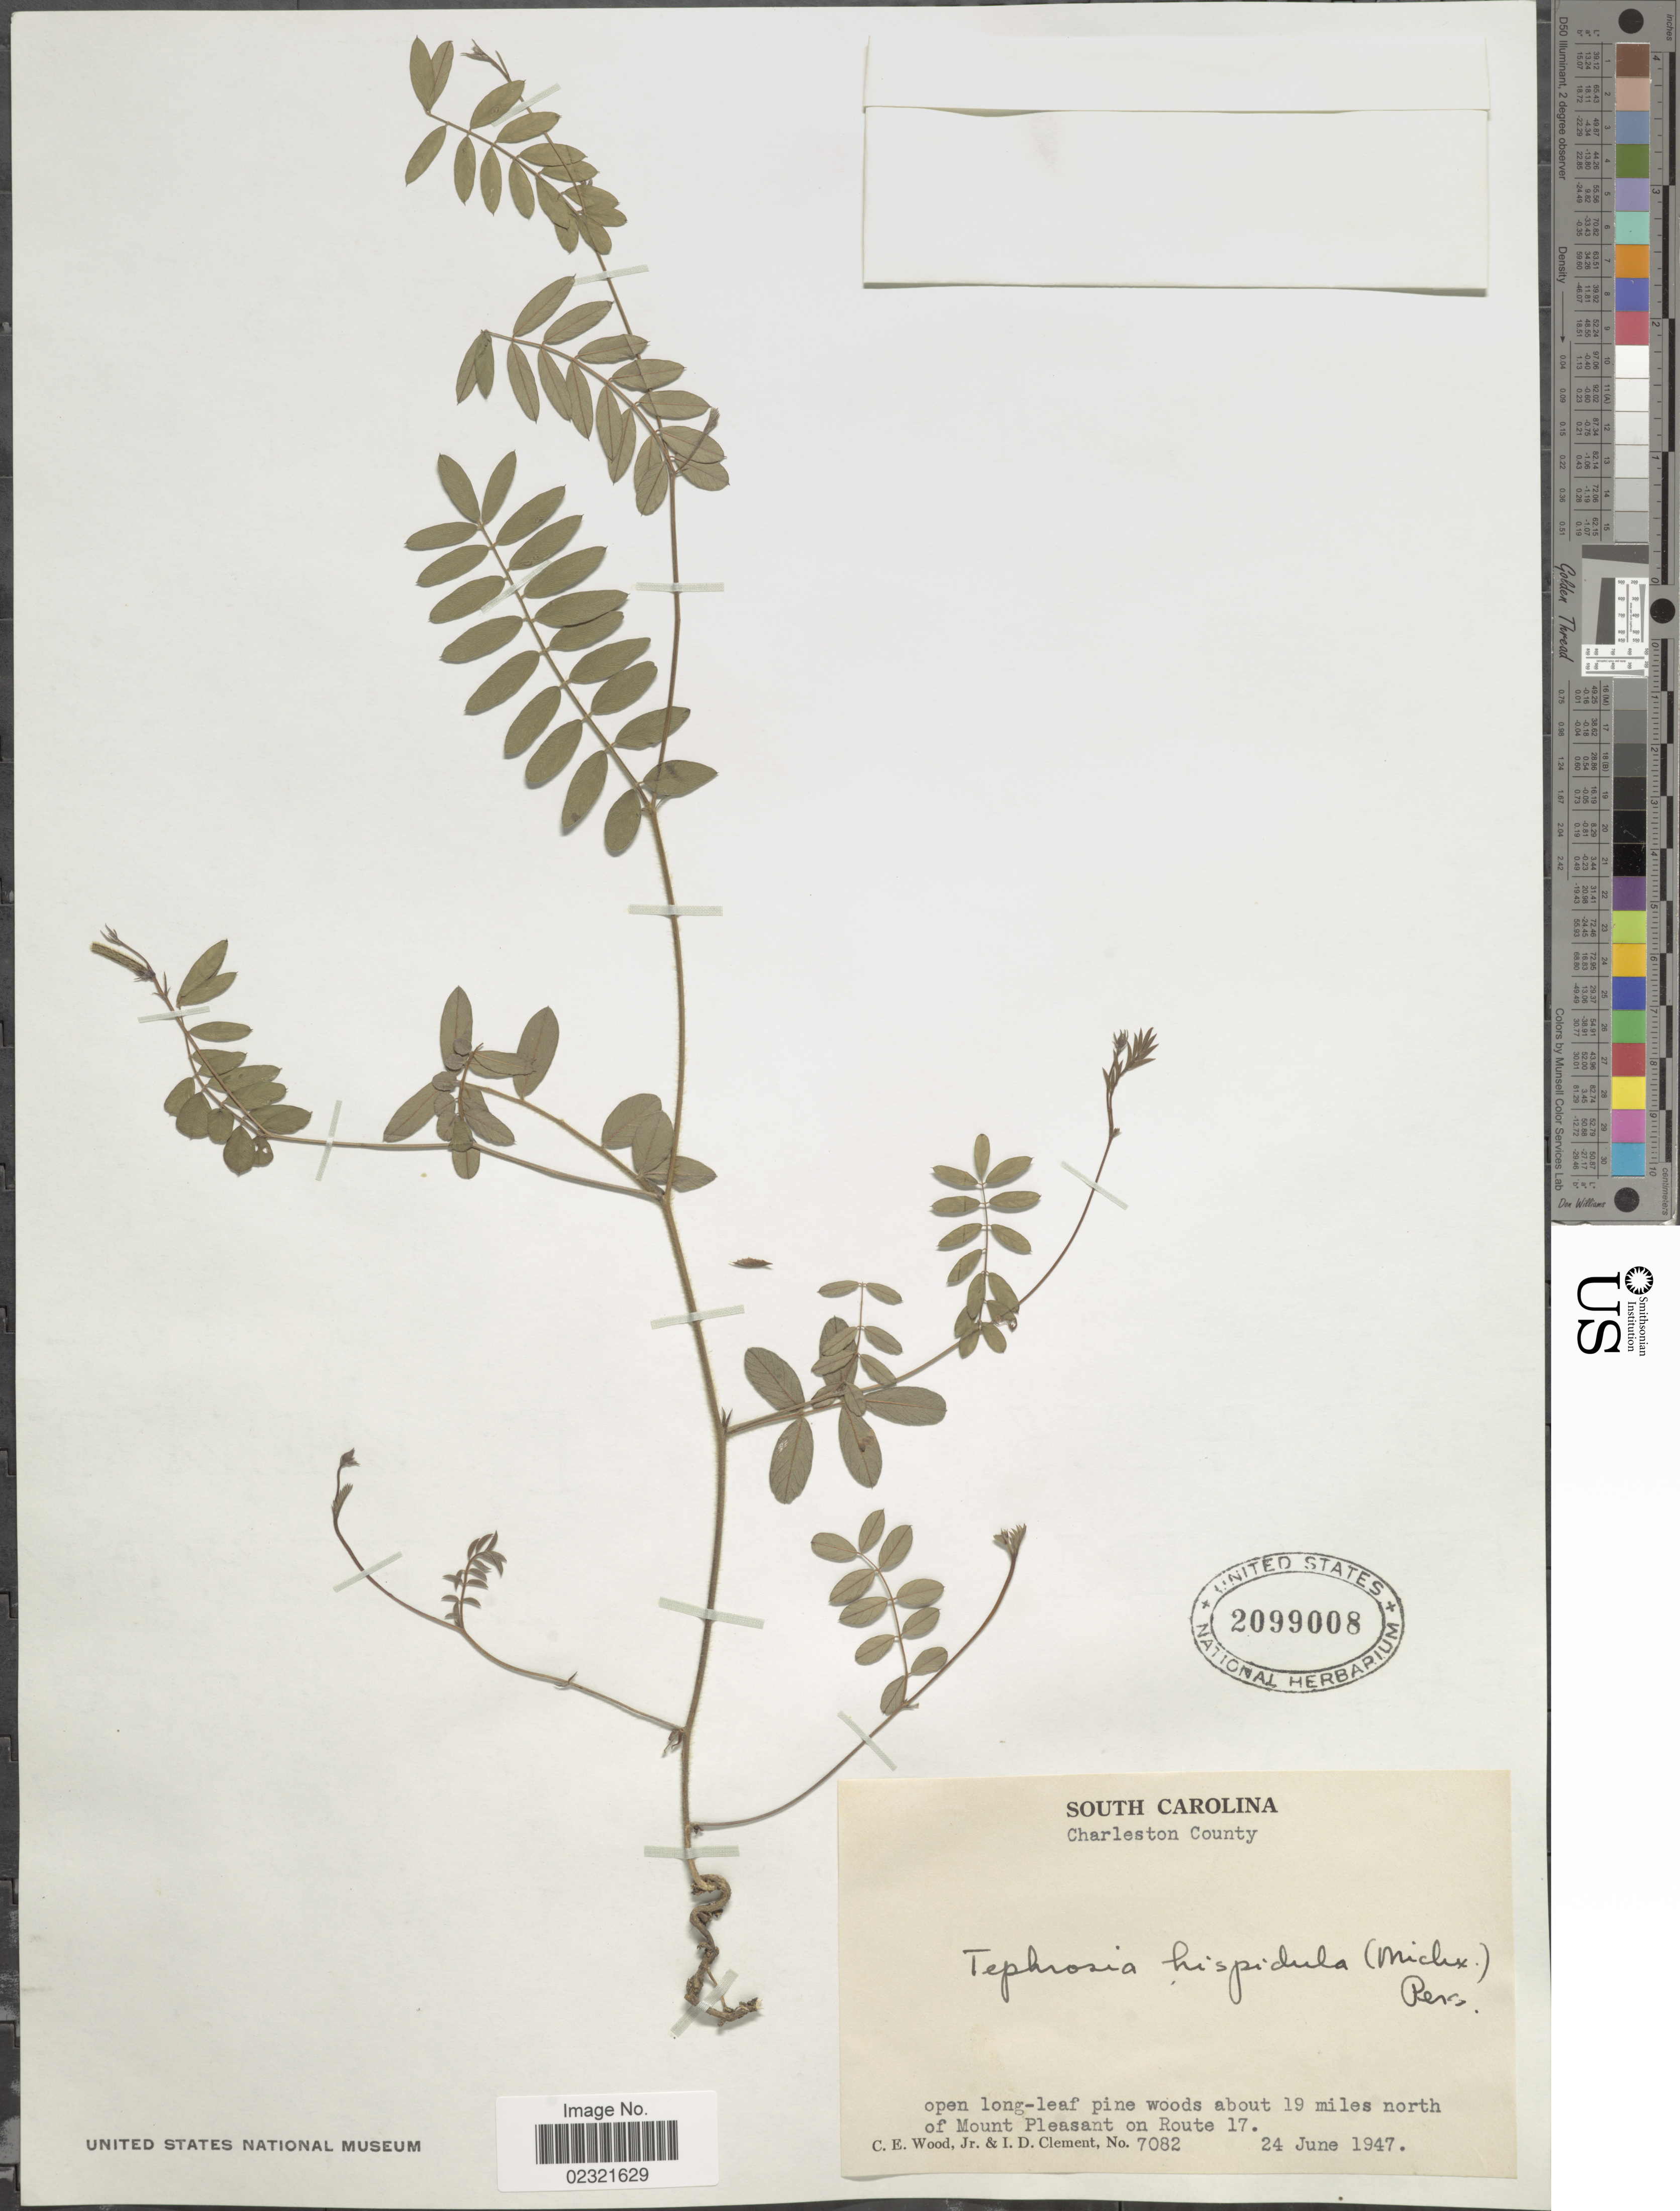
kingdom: Plantae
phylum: Tracheophyta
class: Magnoliopsida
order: Fabales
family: Fabaceae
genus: Tephrosia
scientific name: Tephrosia hispidula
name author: (Michx.) Pers.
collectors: C. Wood & I. Clement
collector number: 7082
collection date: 1947-06-24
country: United States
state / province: South Carolina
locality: Charleston County, open long-leaf pine woods about 19 miles north of Mount Pleasant on Route 17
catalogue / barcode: US 2099008